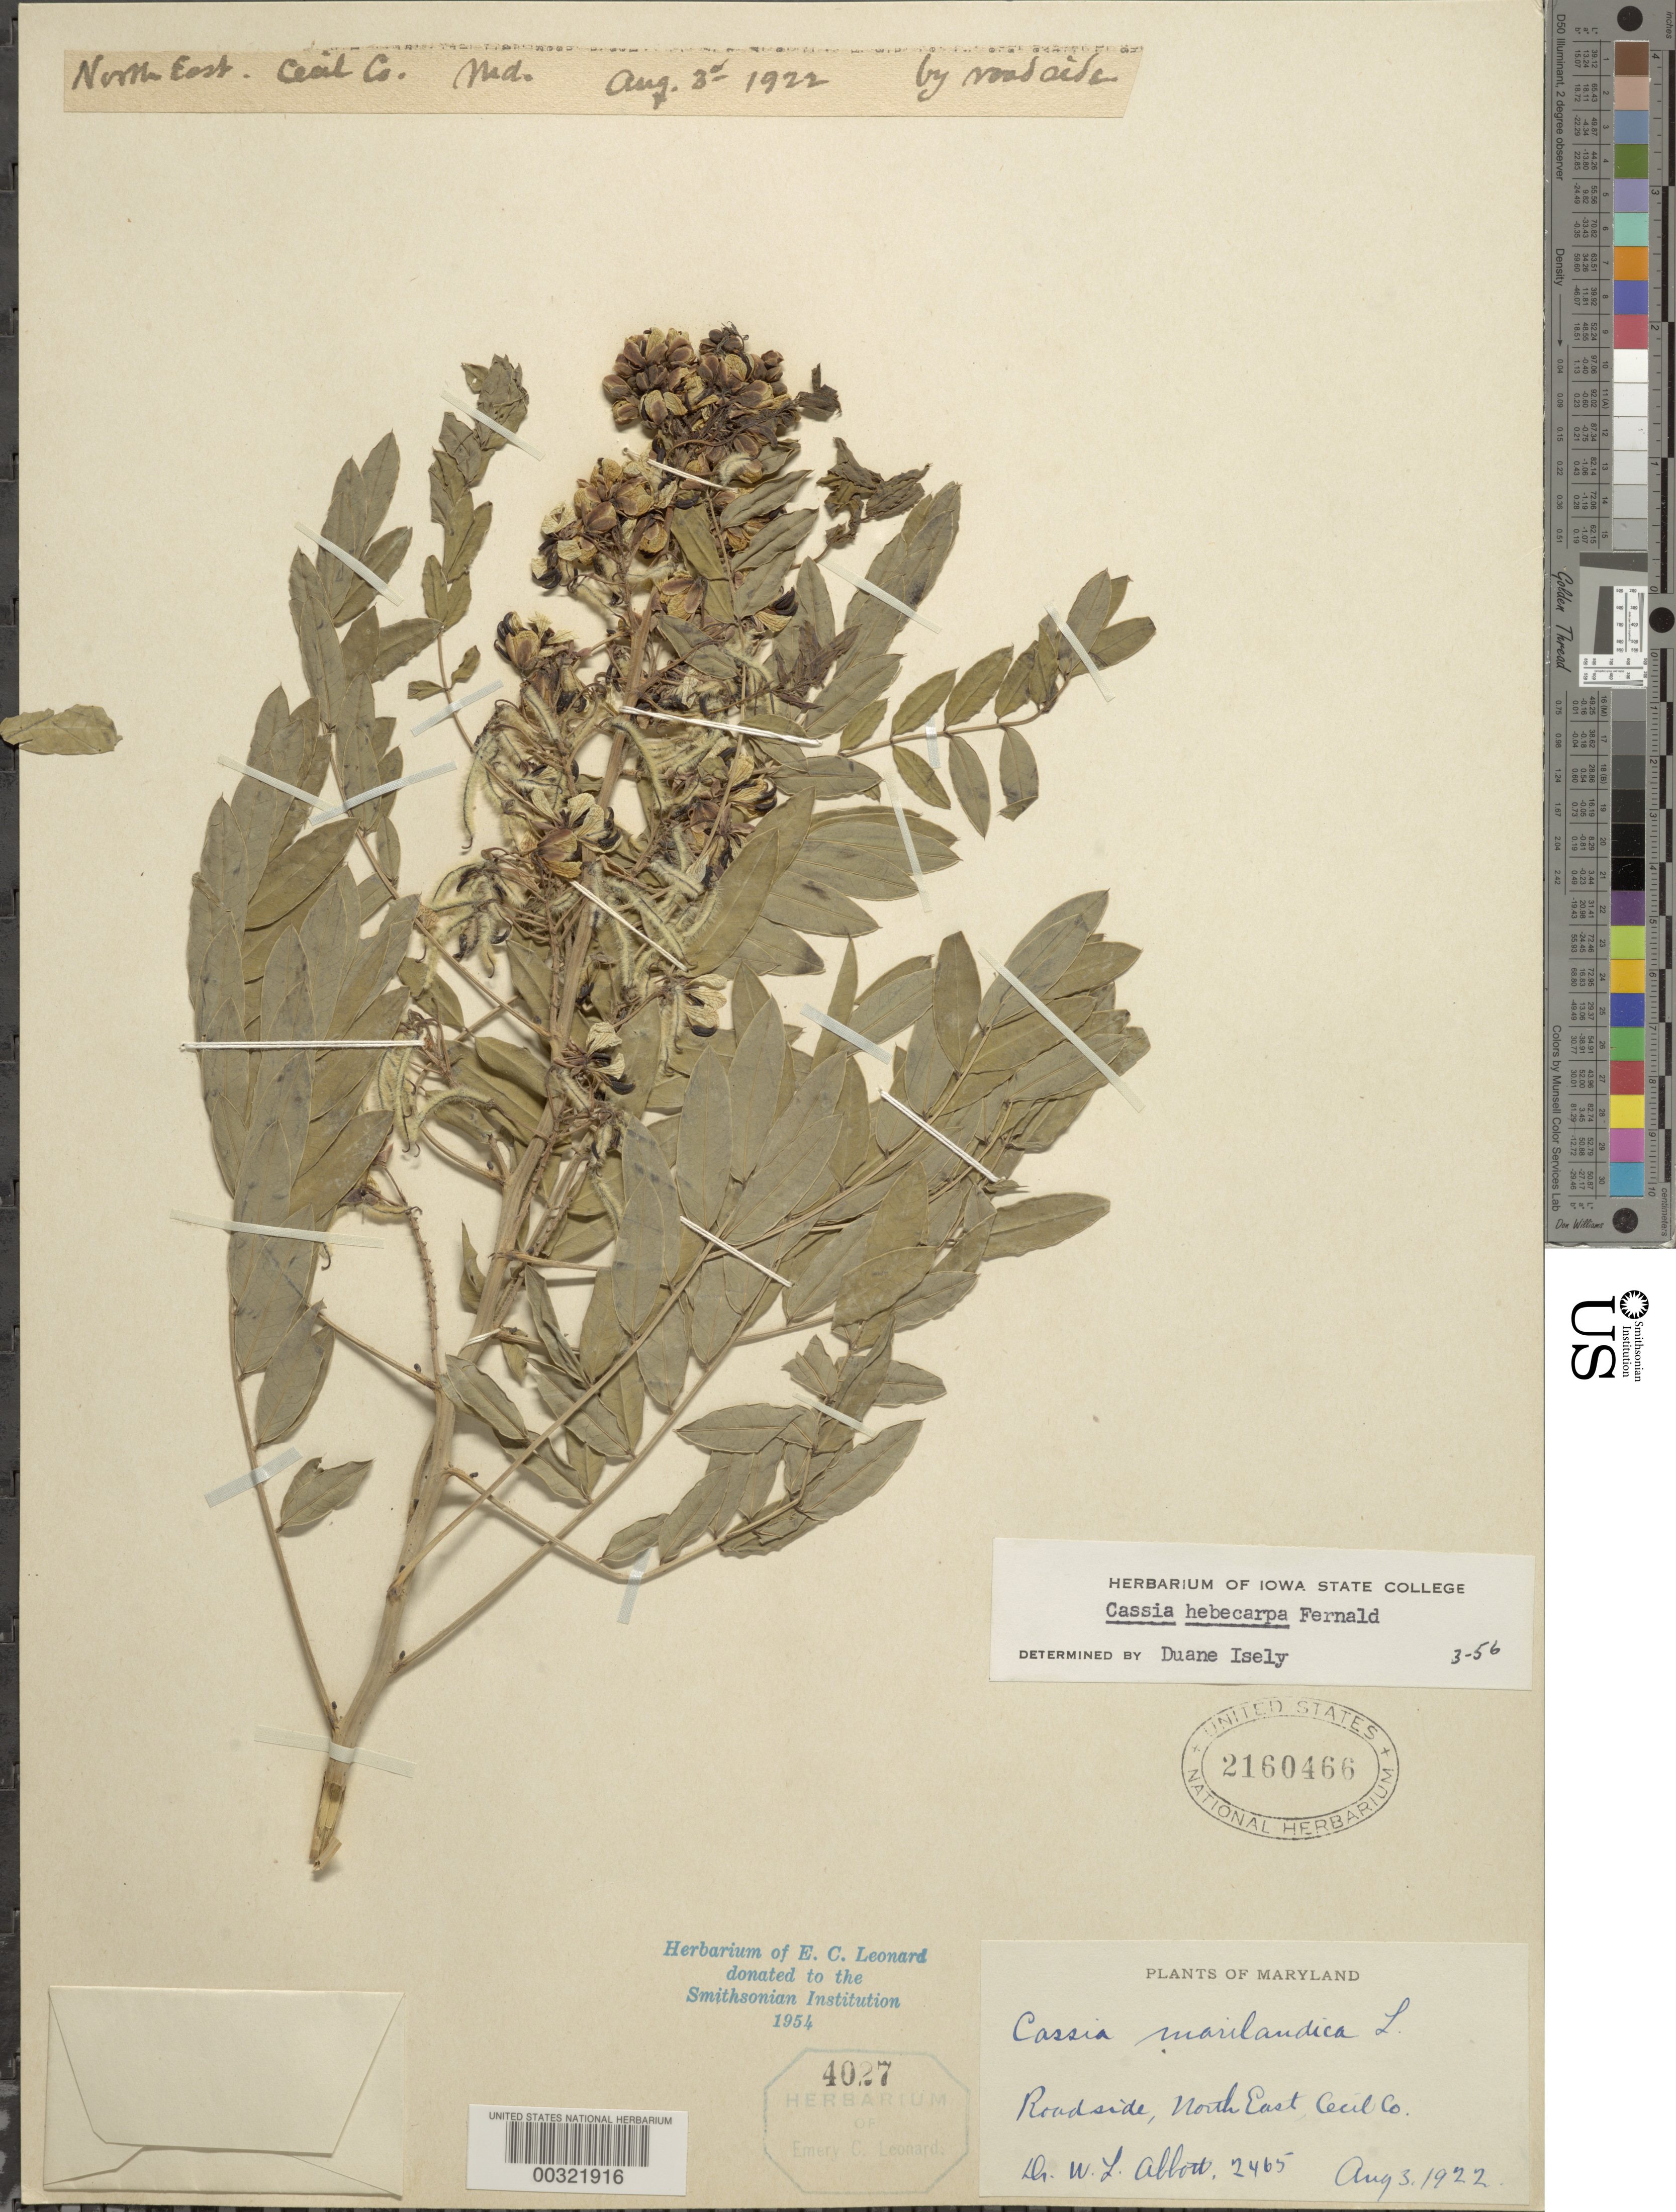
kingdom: Plantae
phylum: Tracheophyta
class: Magnoliopsida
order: Fabales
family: Fabaceae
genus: Senna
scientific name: Senna hebecarpa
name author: (Fernald) H.S. Irwin & Barneby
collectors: W. L. Abbott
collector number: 2465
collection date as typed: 03 Aug 1922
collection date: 1922-08-03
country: United States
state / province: Maryland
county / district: Cecil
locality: Ne cecil co.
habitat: Roadside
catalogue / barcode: US 2160466